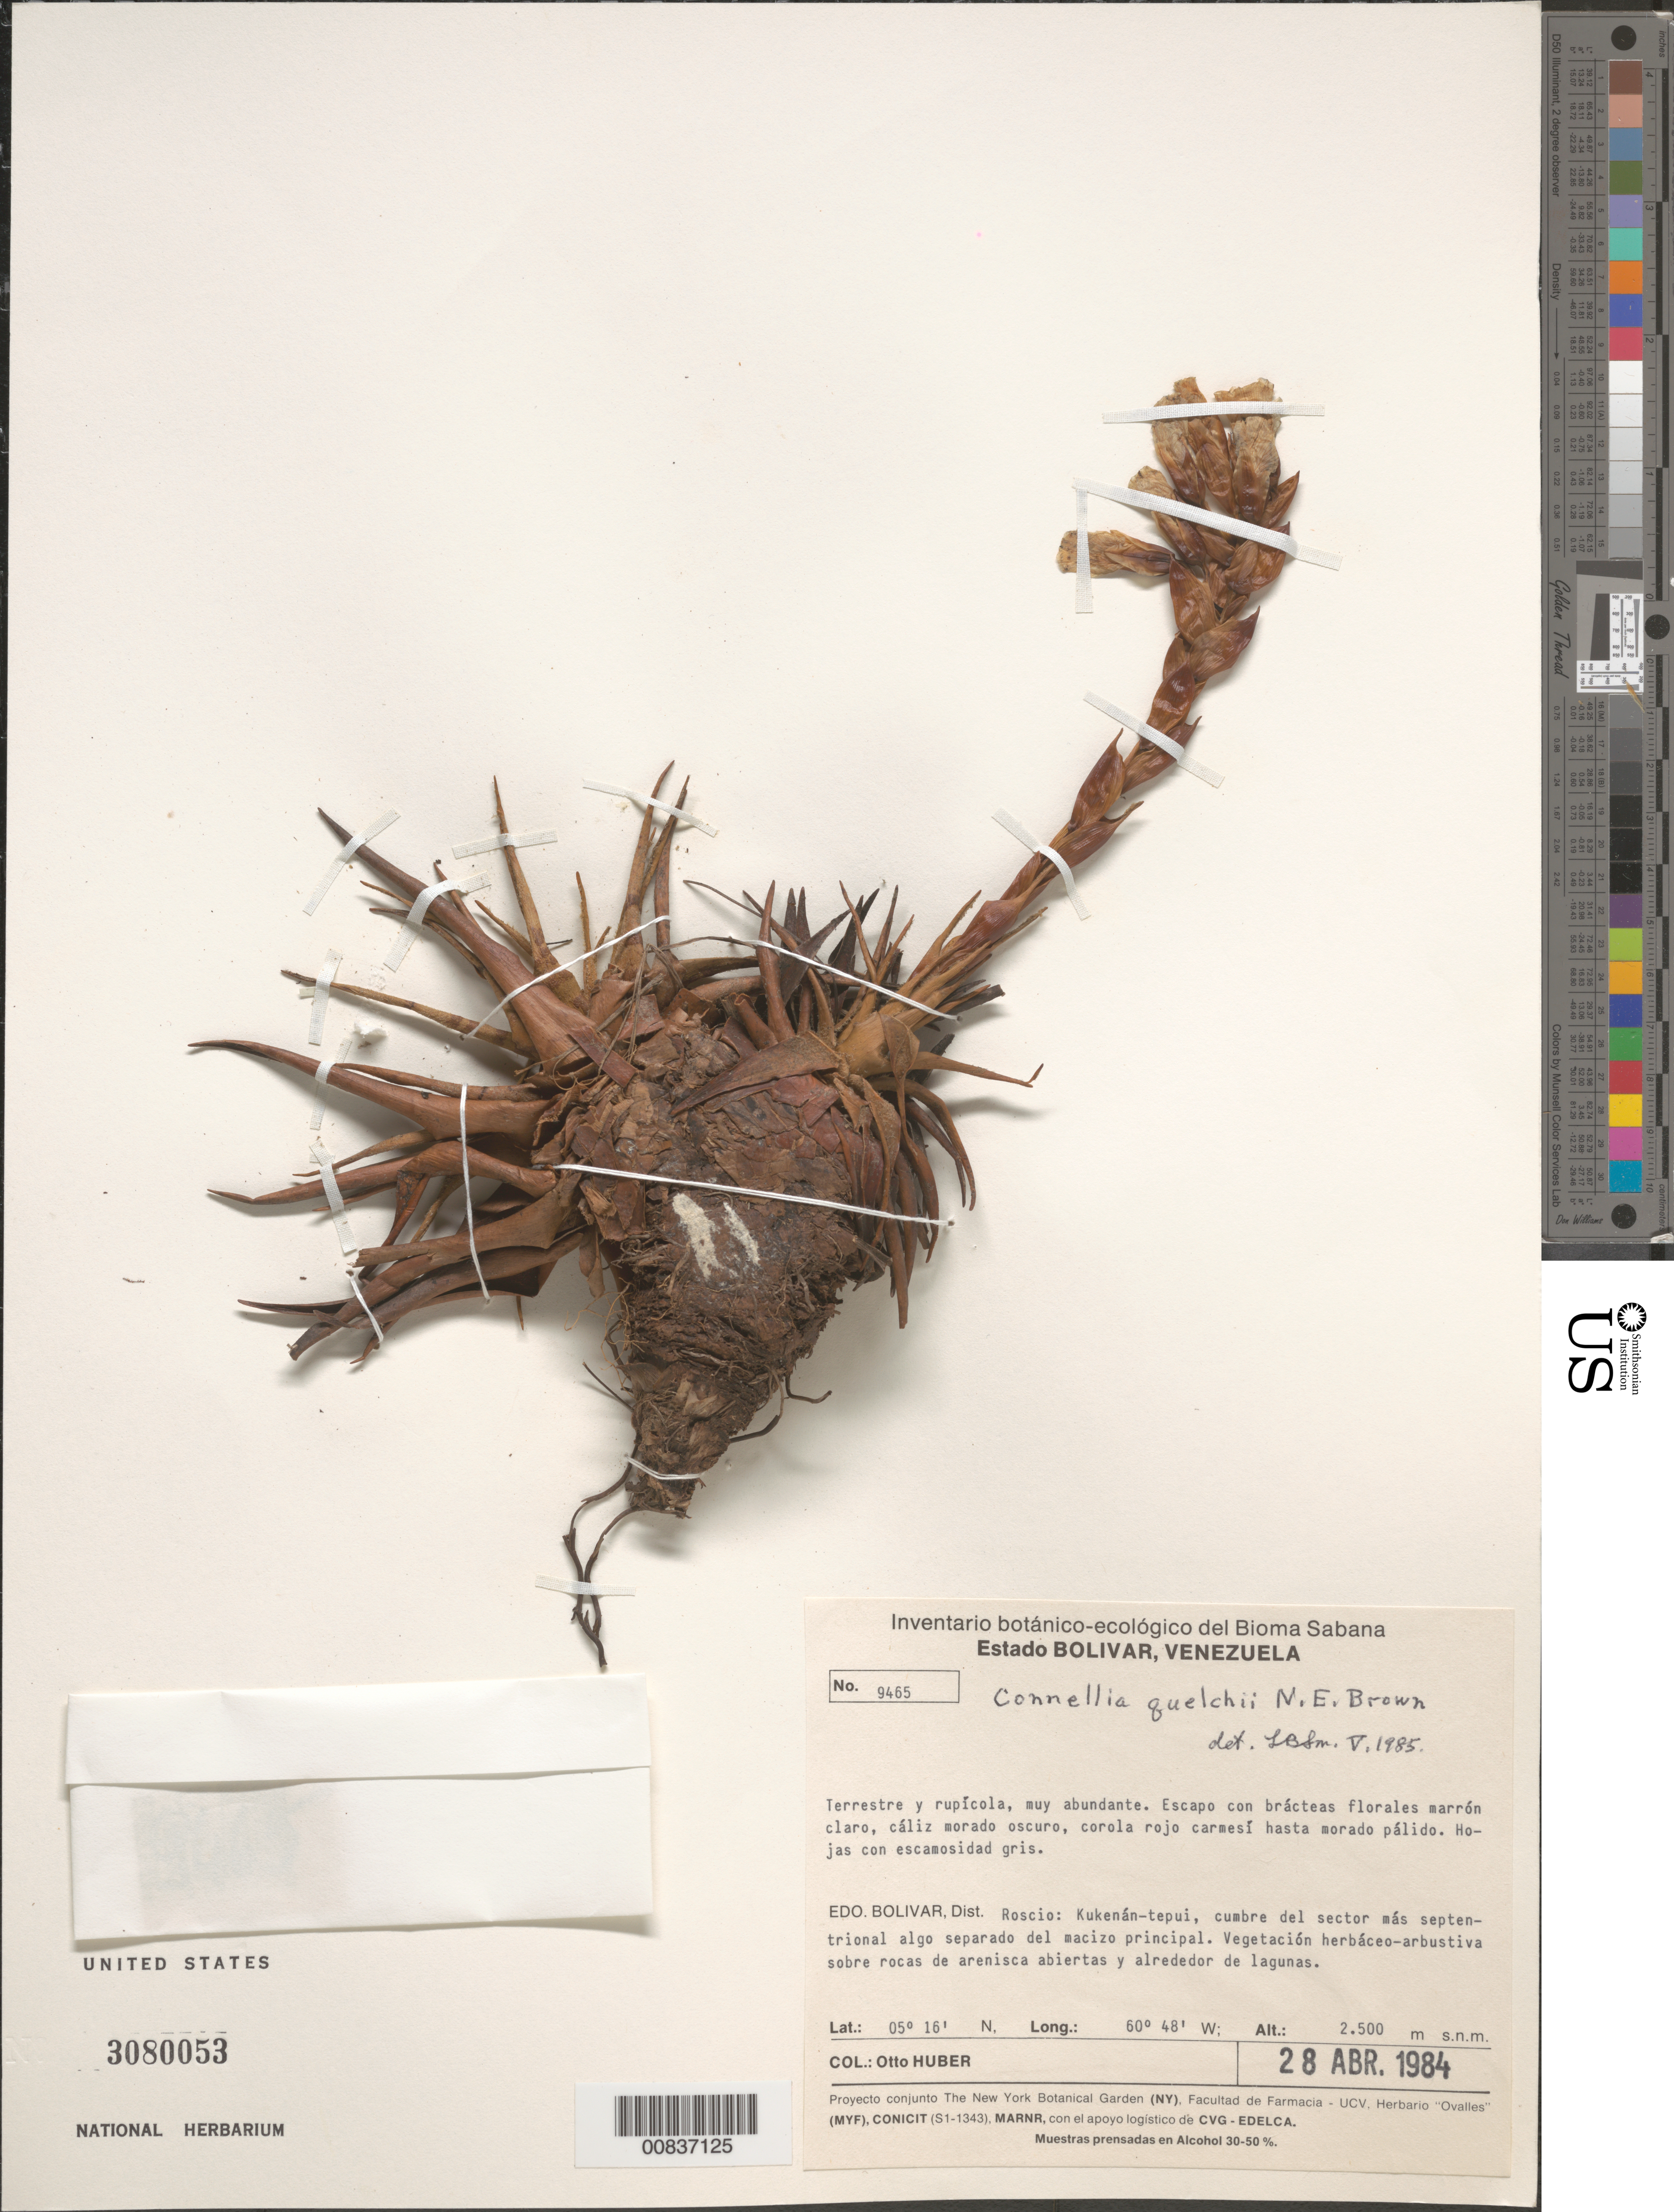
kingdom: Plantae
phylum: Tracheophyta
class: Liliopsida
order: Poales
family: Bromeliaceae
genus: Connellia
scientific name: Connellia quelchii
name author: N.E. Br.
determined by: Smith, Lyman B., (US), NMNH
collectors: O. Huber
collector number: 9465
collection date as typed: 28-Apr-84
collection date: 1984-04-28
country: Venezuela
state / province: Bolívar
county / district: Roscio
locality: Kukenán-tepuí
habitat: Cumbre del sector más septentrional algo separado del macizo principal.Vegetación herbáceo-arbustiva sobre rocas de arenisca abiertas y alrd de laguna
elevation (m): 2500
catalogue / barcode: US 3080053